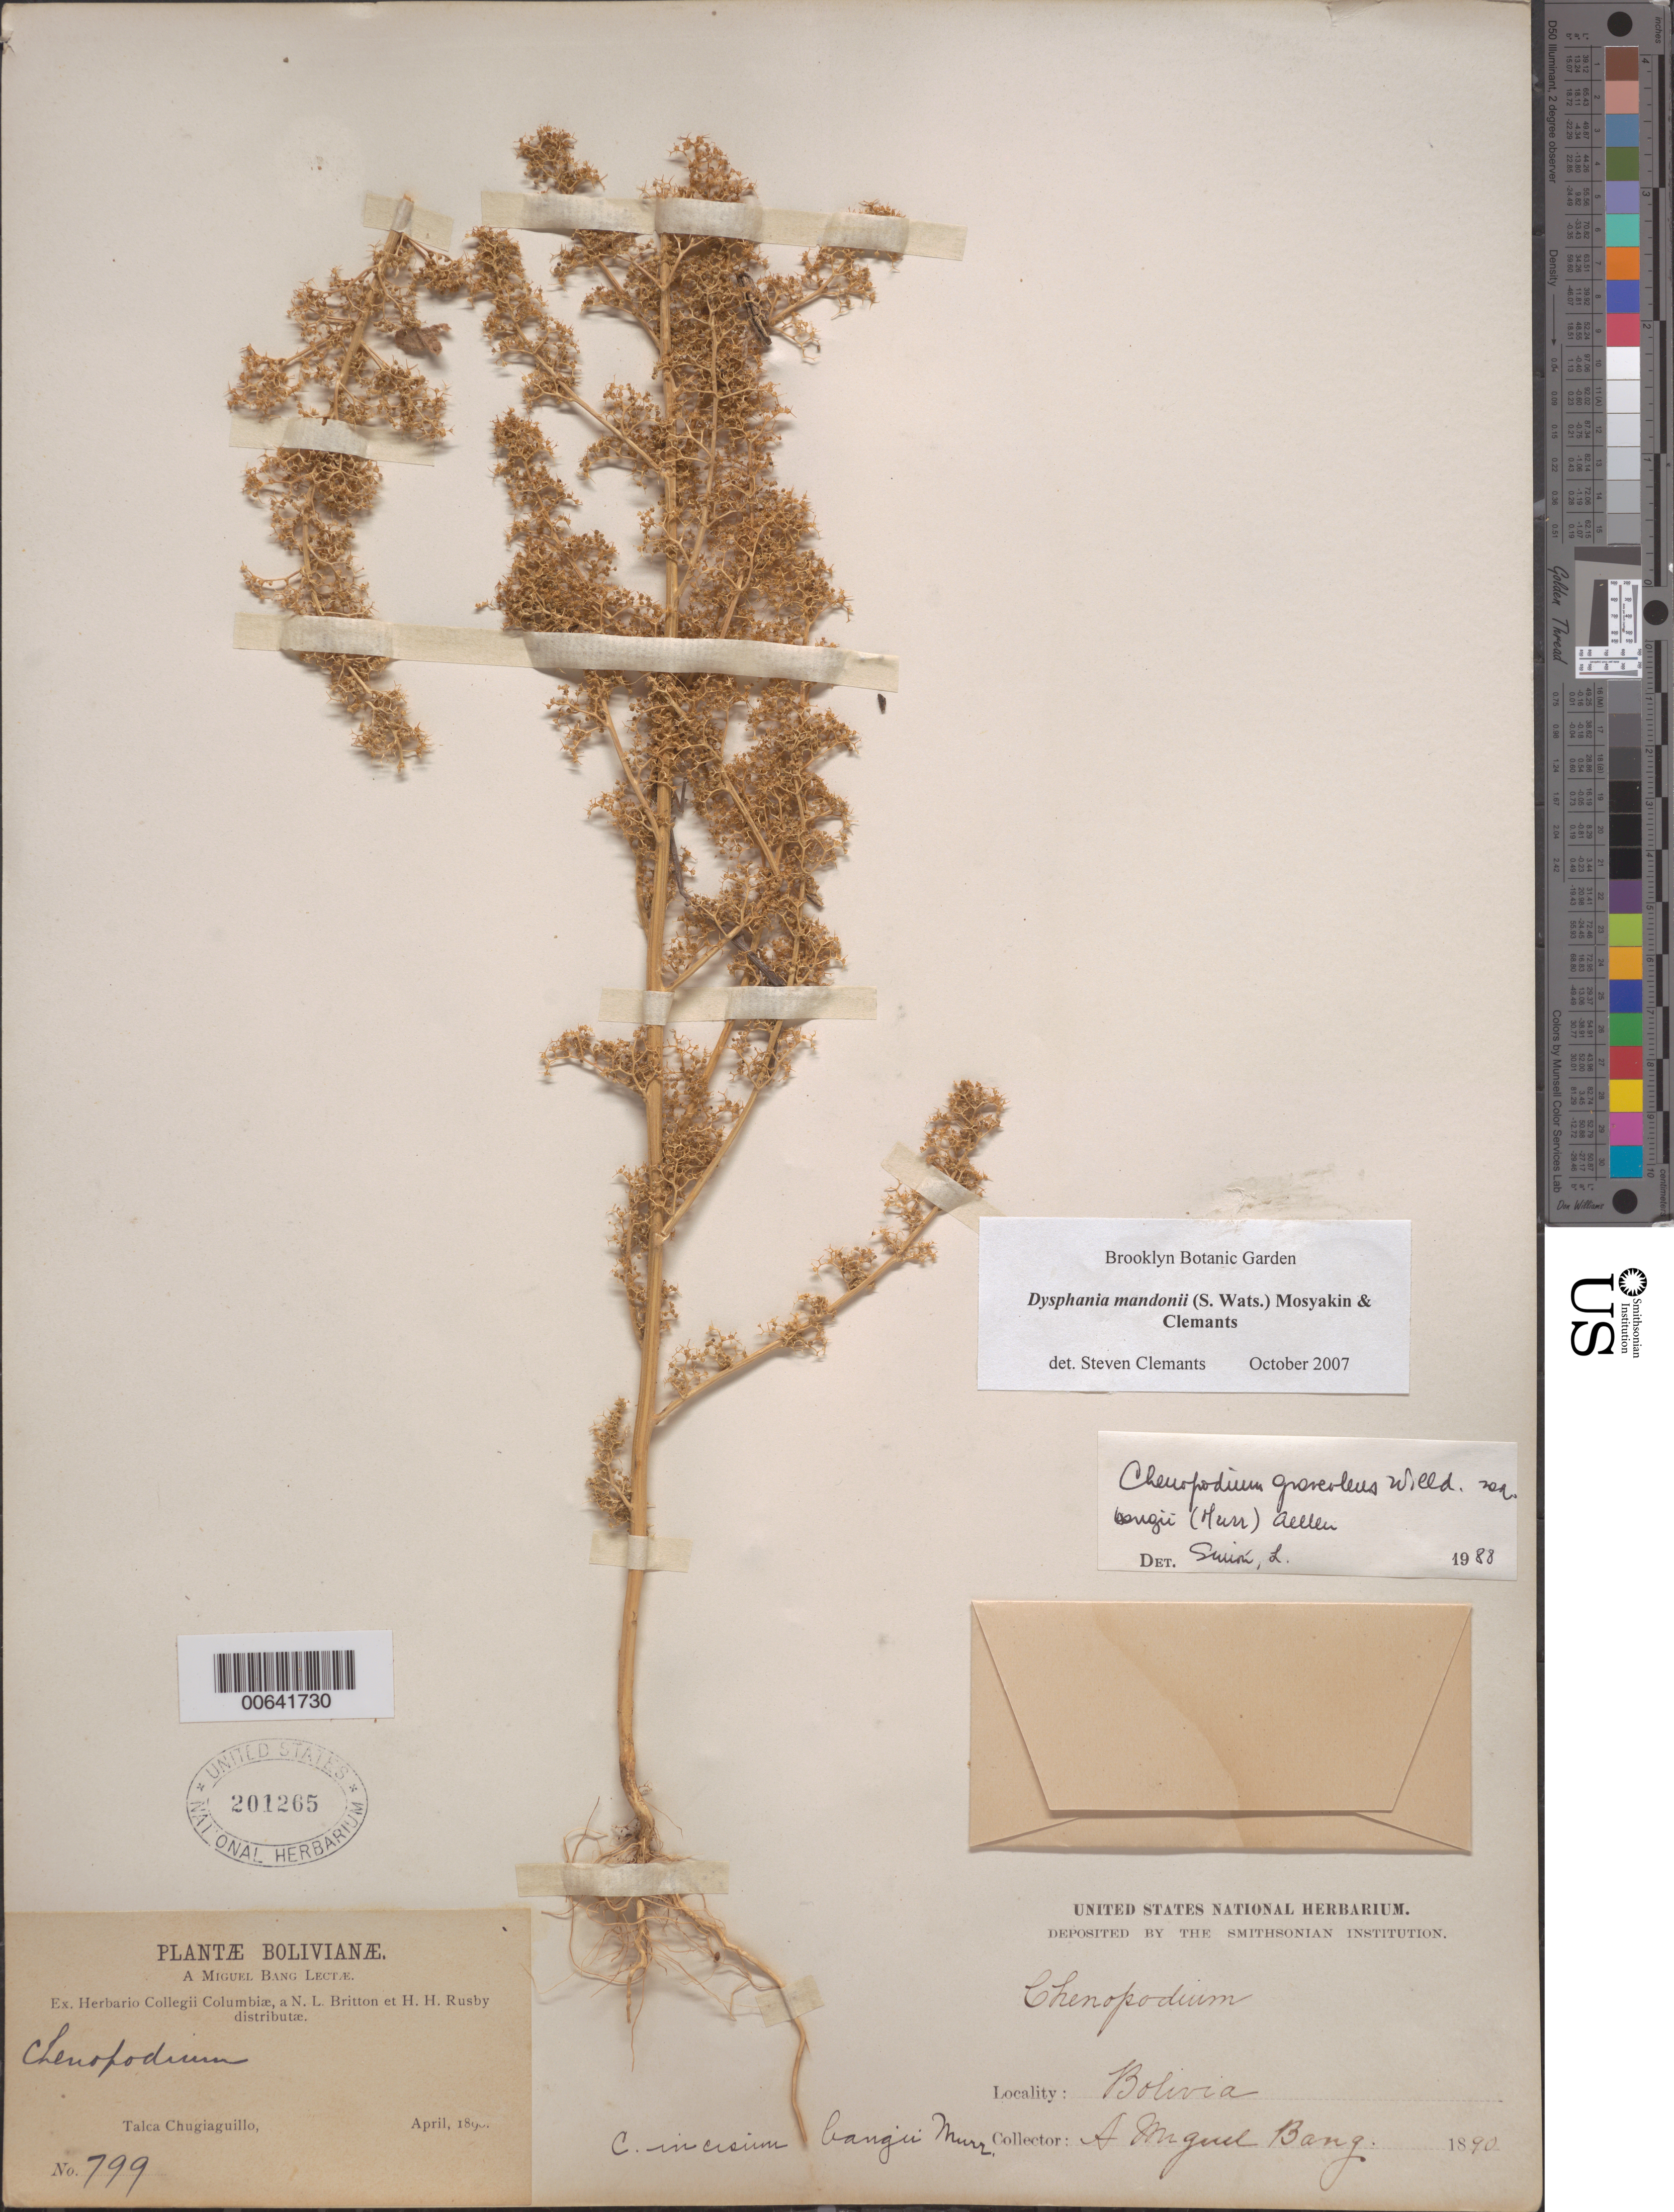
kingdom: Plantae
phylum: Tracheophyta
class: Magnoliopsida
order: Caryophyllales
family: Amaranthaceae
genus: Chenopodium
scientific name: Chenopodium graveolens var. bangii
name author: (Murray) Aellen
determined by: Simión, --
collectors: M. Bang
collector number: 799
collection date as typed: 01 Apr 1990 or 04 Jan 1990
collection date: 1990-01-04 or 1990-04-01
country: Bolivia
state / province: La Paz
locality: Talca Chugiaguillo. (PLANTAE BOLIVIANAE)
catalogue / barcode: US 201265